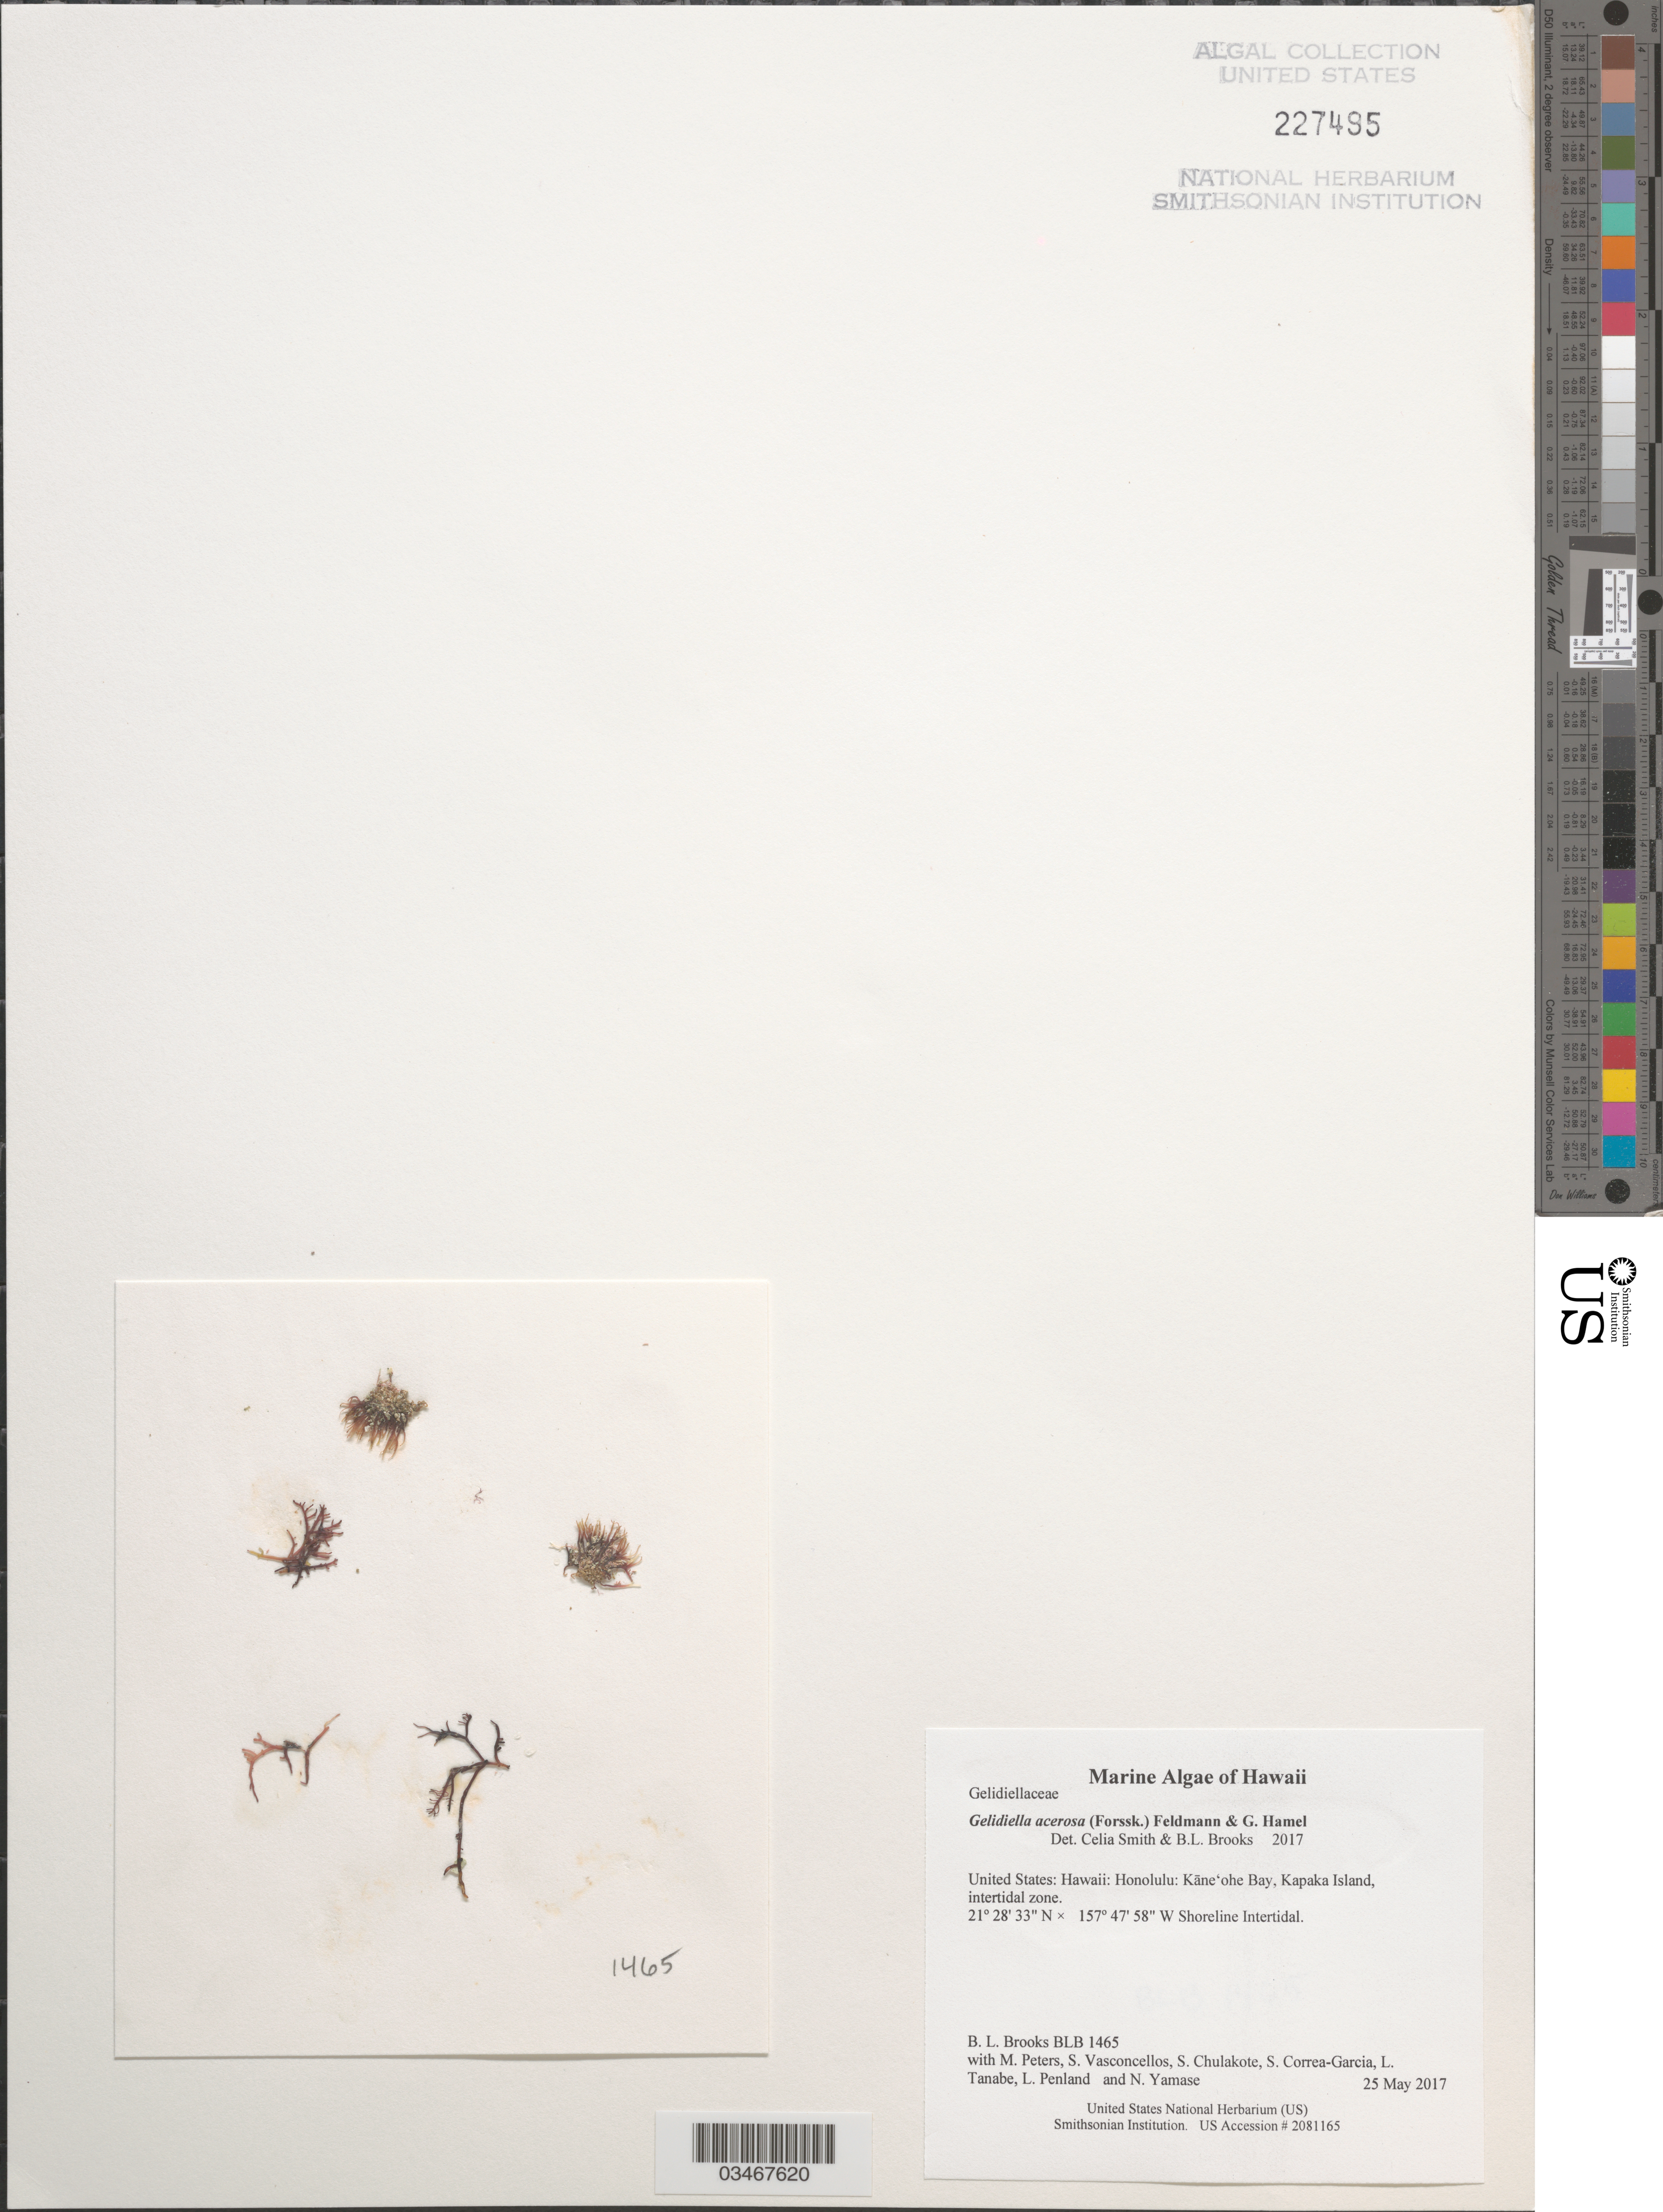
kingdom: Plantae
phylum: Rhodophyta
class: Florideophyceae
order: Gelidiales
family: Gelidiellaceae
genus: Gelidiella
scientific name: Gelidiella acerosa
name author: (Forssk.) Feldmann & G. Hamel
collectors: B. Brooks, M. Peters, S. Vasconcellos, S. Chulakote & et al.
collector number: BLB 1465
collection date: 2017-05-25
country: United States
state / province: Hawaii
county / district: Honolulu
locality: Honolulu: Kāne'ohe Bay, Kapaka Island, intertidal zone.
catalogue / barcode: US 227495